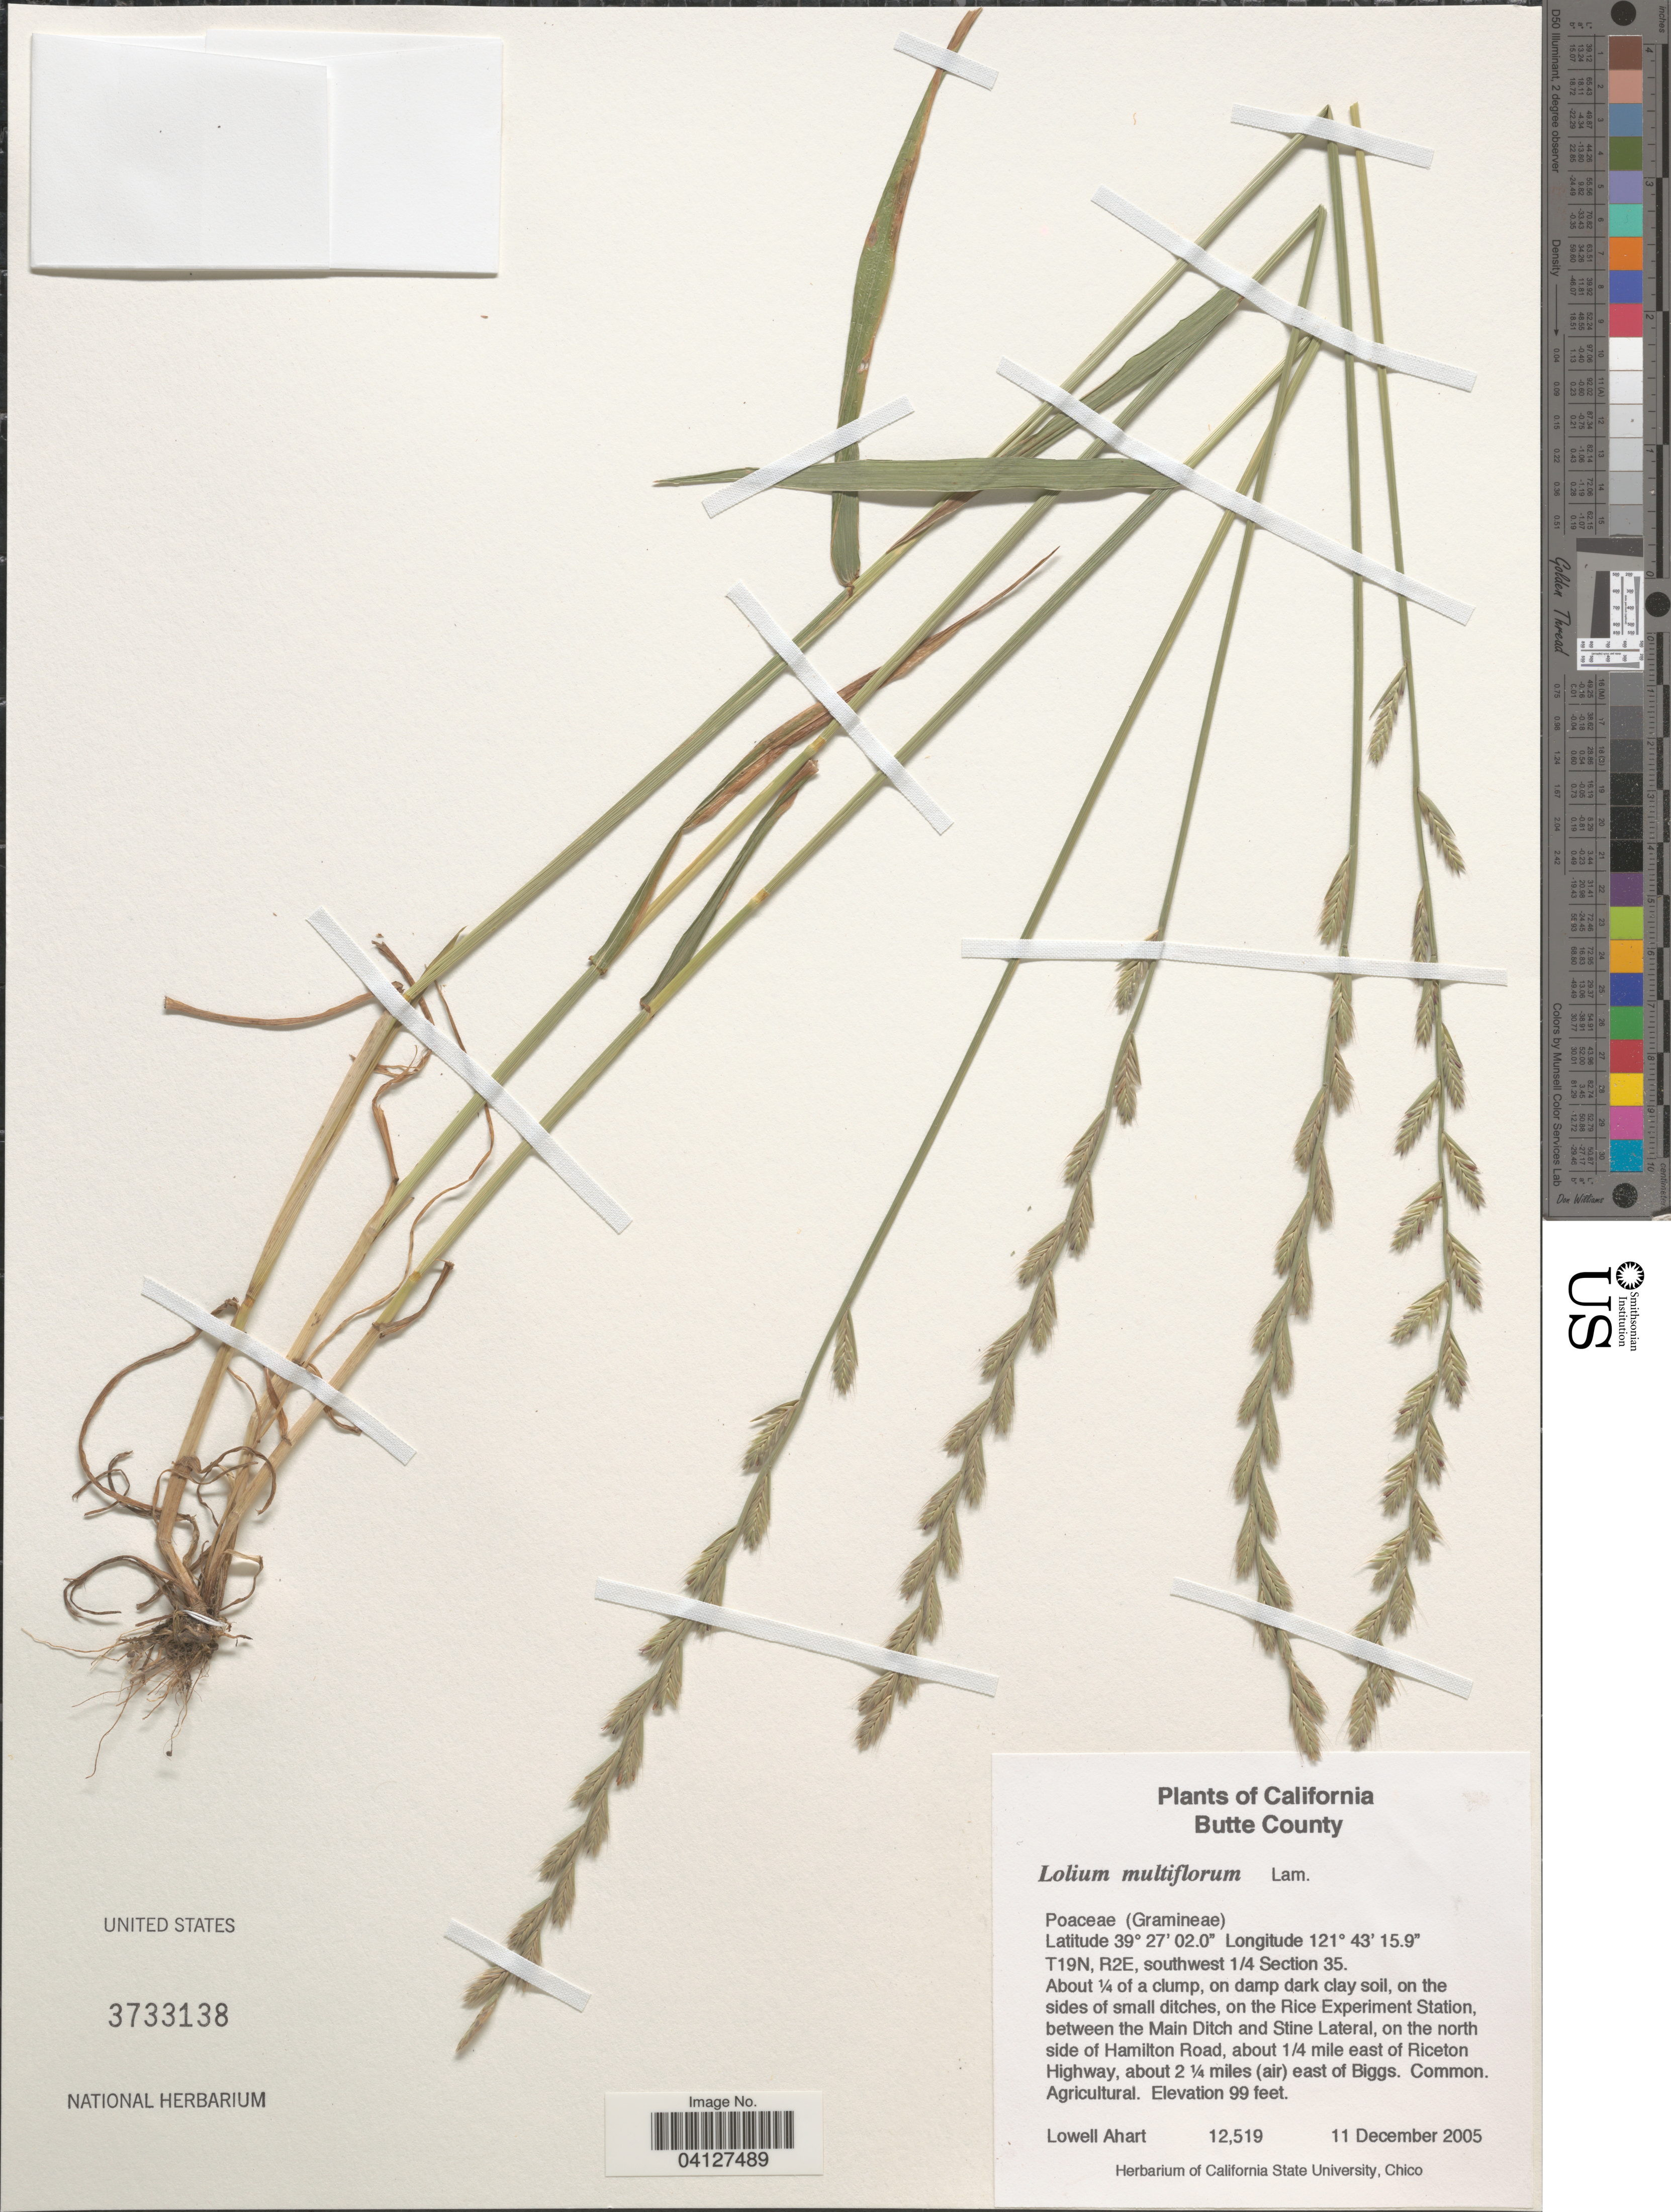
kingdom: Plantae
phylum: Tracheophyta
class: Liliopsida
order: Poales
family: Poaceae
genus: Lolium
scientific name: Lolium multiflorum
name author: Lam.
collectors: L. Ahart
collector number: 12519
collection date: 2005-12-11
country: United States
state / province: California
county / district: Butte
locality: Butte County. T19N, R2E, southwest ¼ Section 35. On the Rice Experimental Station, between the Main Ditch and Stine Lateral, on the north side of Hamilton Road, about ¼ mile east of Riceton Highway, about 2 ¼ miles (air) east of Biggs.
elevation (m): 30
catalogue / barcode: US 3733138